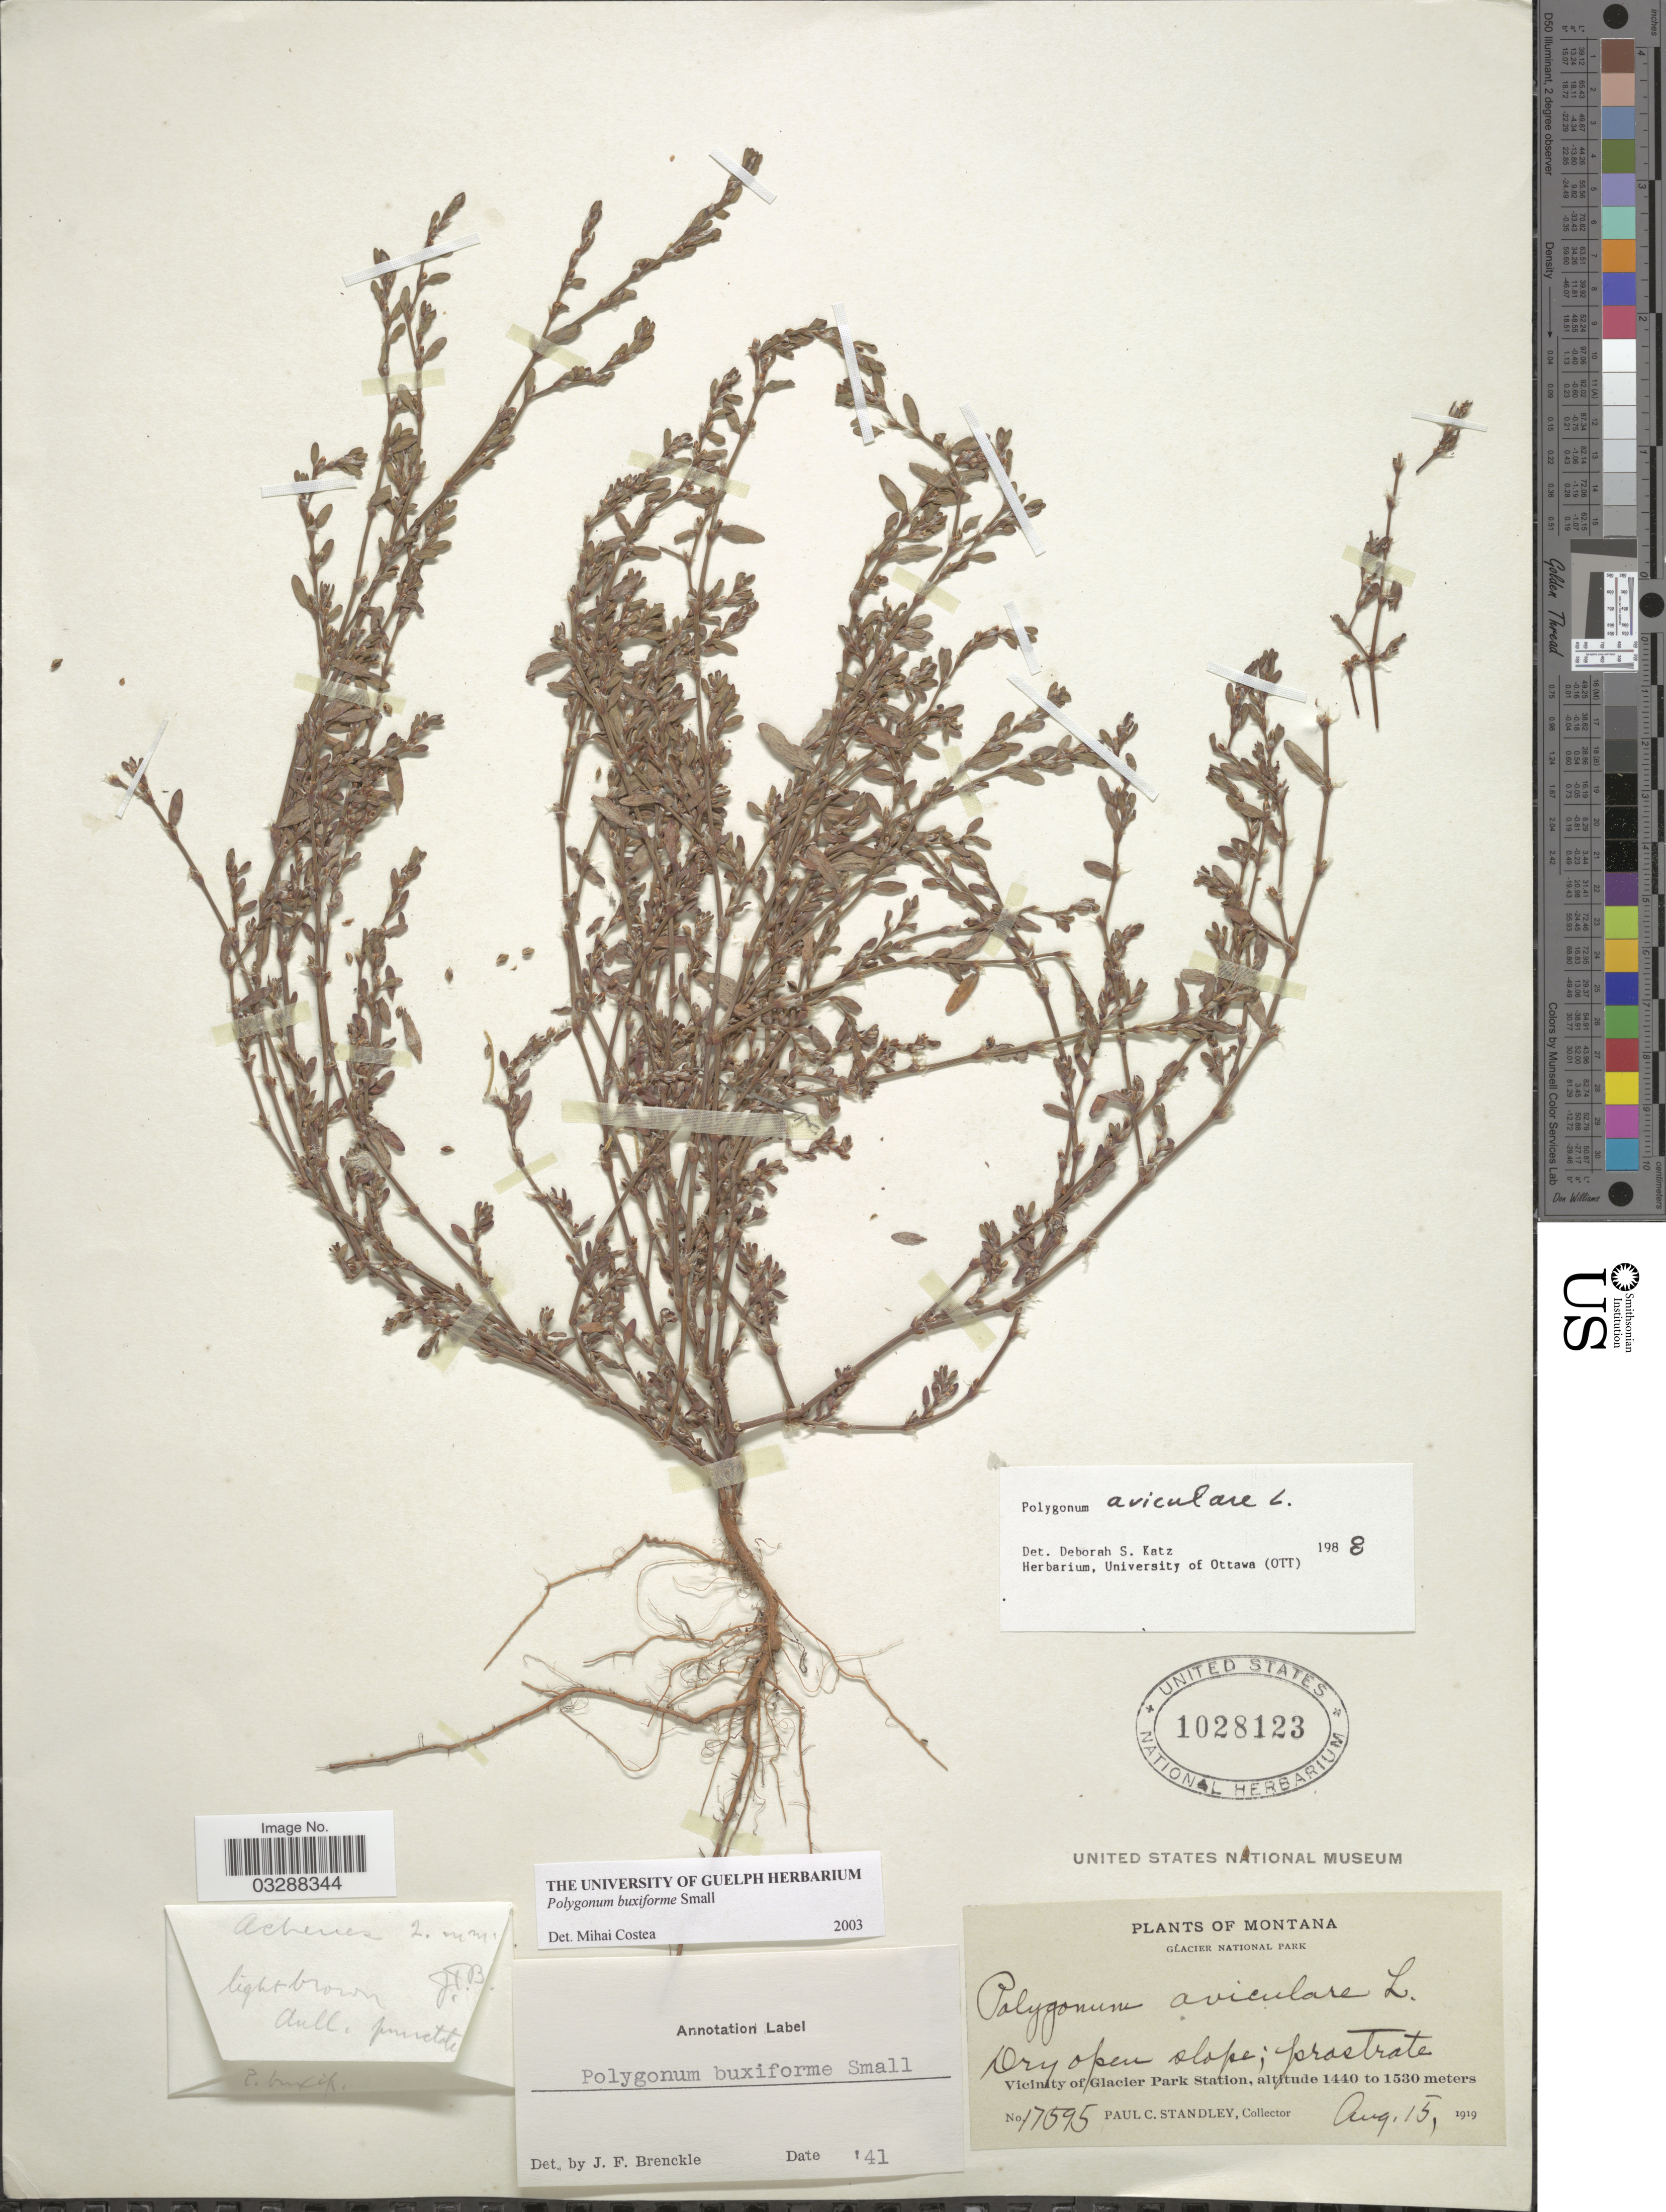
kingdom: Plantae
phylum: Tracheophyta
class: Magnoliopsida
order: Caryophyllales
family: Polygonaceae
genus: Polygonum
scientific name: Polygonum buxiforme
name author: Small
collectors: P. C. Standley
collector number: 17595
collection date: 1919-08-15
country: United States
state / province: Montana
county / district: Glacier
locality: Glacier National Park, Vicinity of Glacier Park Station.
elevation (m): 1440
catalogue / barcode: US 1028123